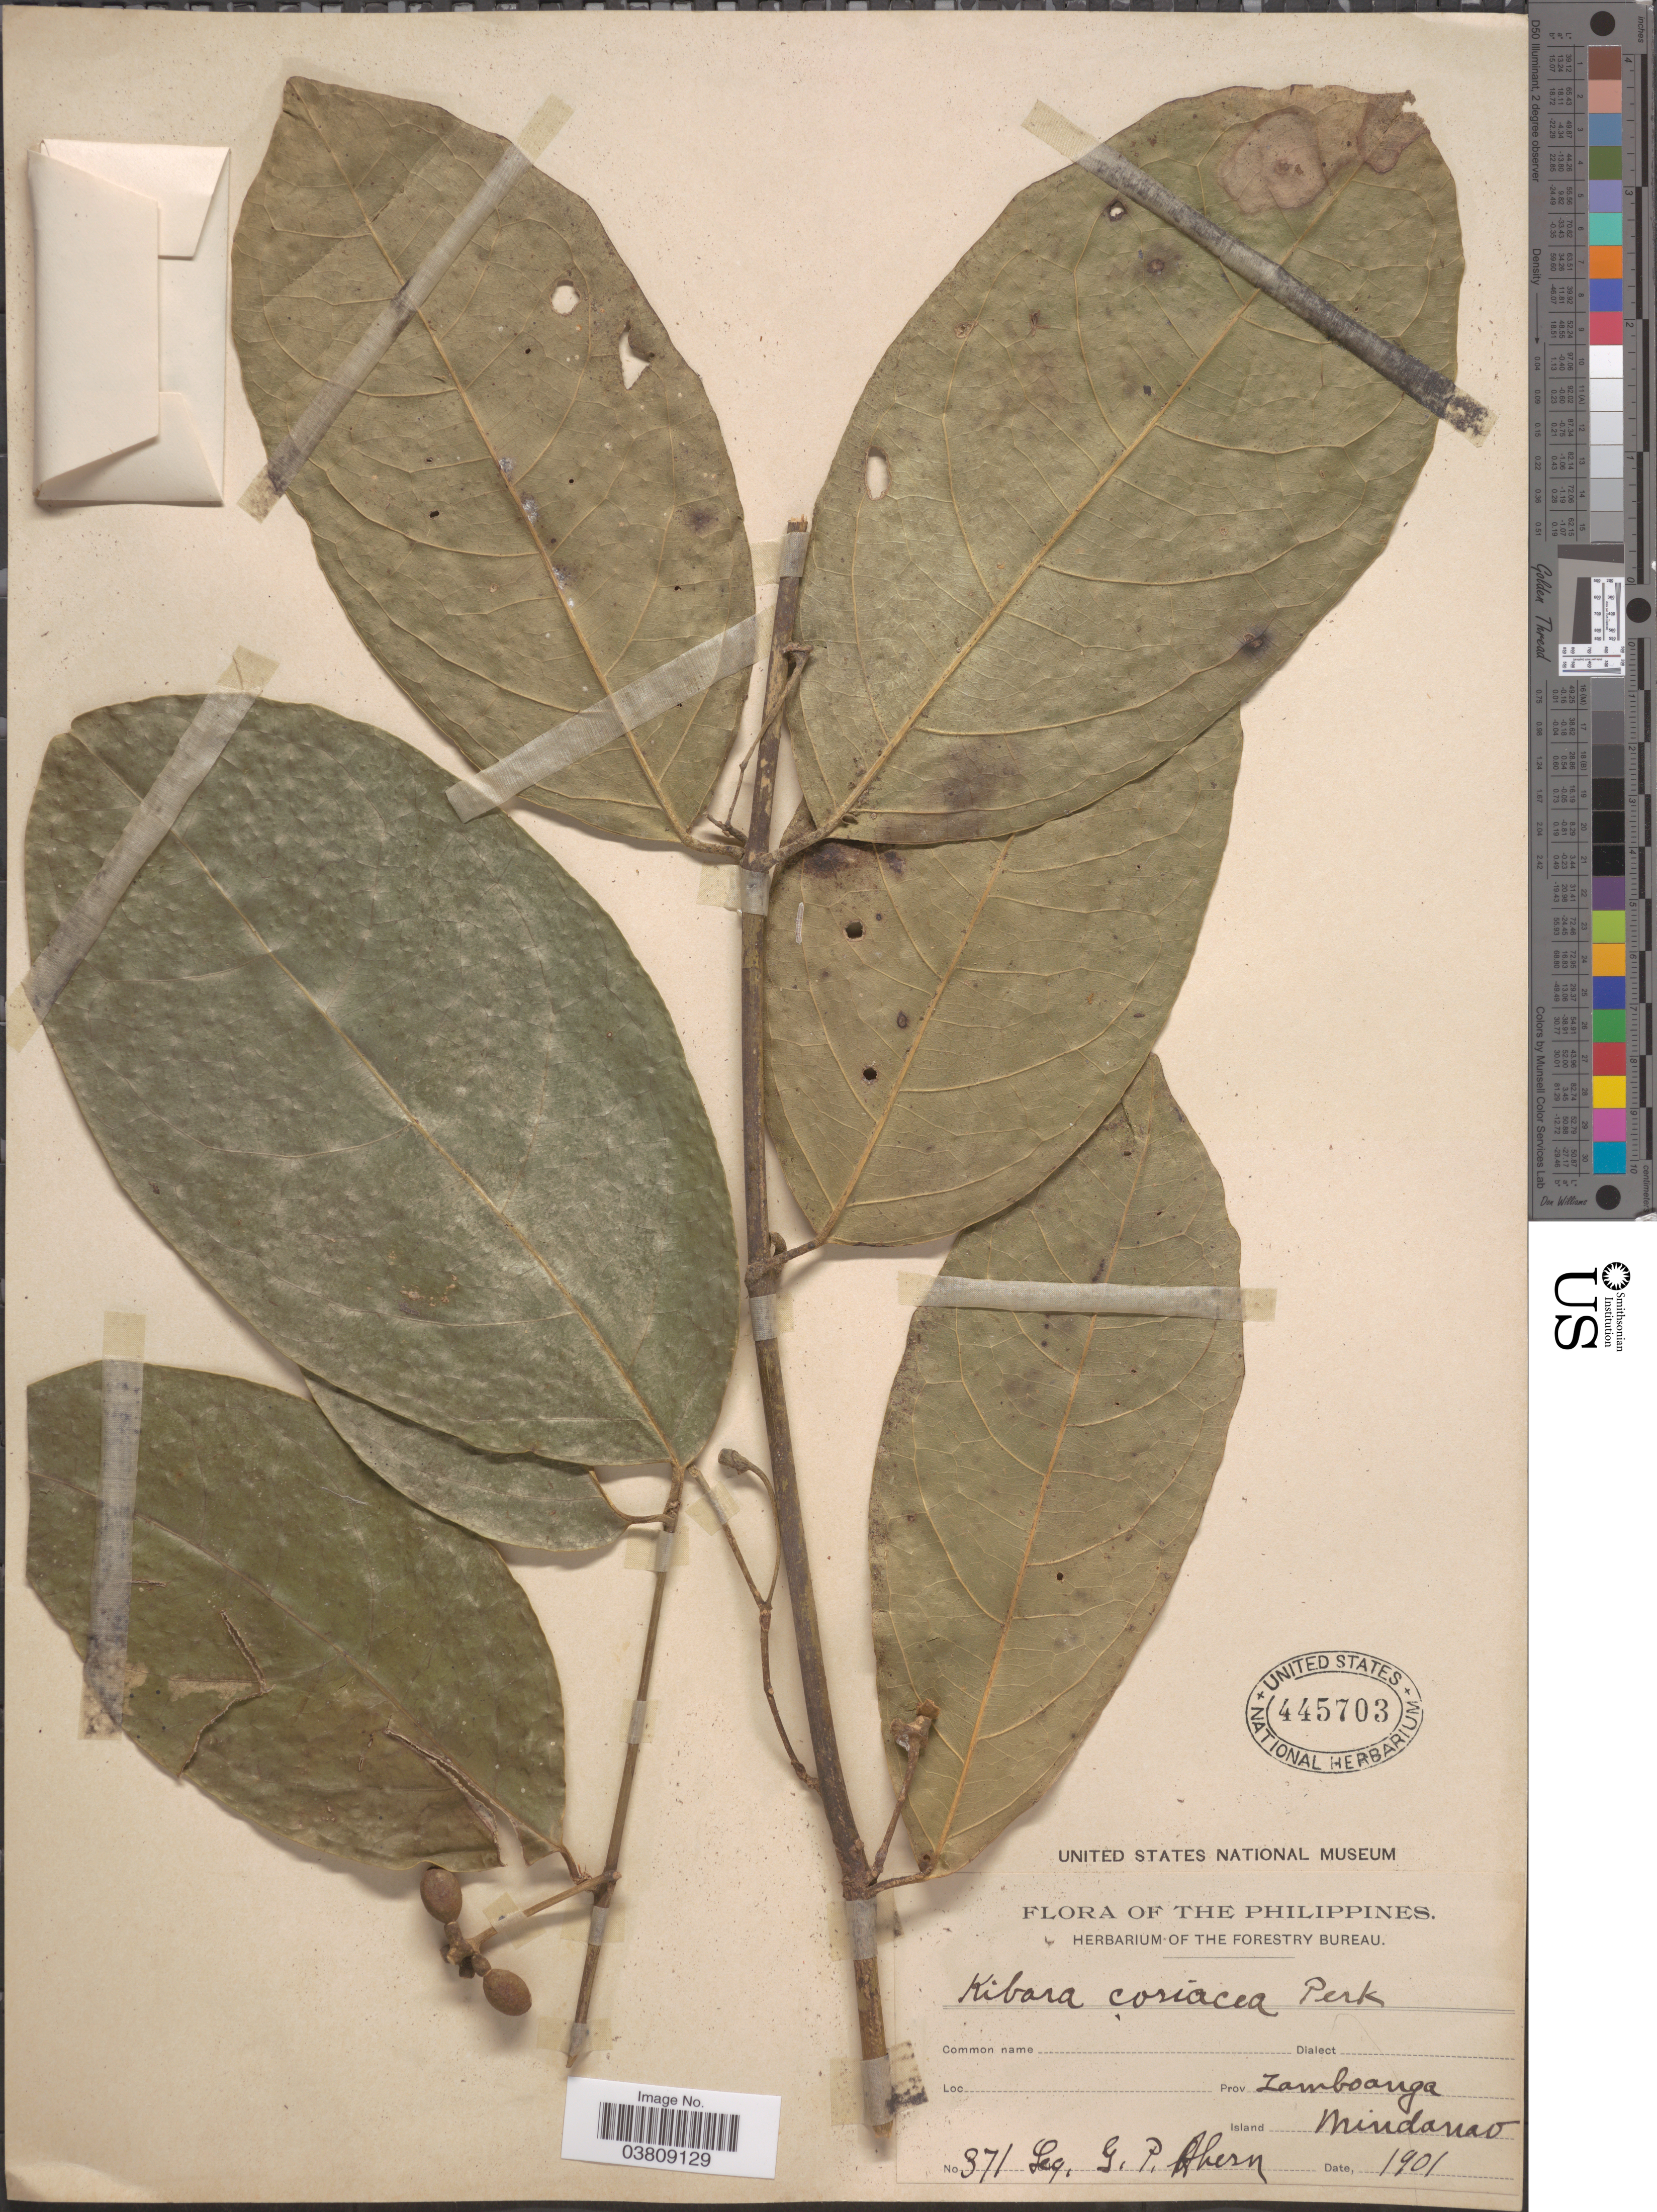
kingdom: Plantae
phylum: Tracheophyta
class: Magnoliopsida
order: Laurales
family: Monimiaceae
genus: Kibara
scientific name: Kibara coriacea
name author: (Blume) Hook. f. & Thomson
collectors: G. Ahern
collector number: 371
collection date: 1901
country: Philippines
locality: Prov. Zamboanga. Island Mindanao.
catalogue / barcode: US 445703